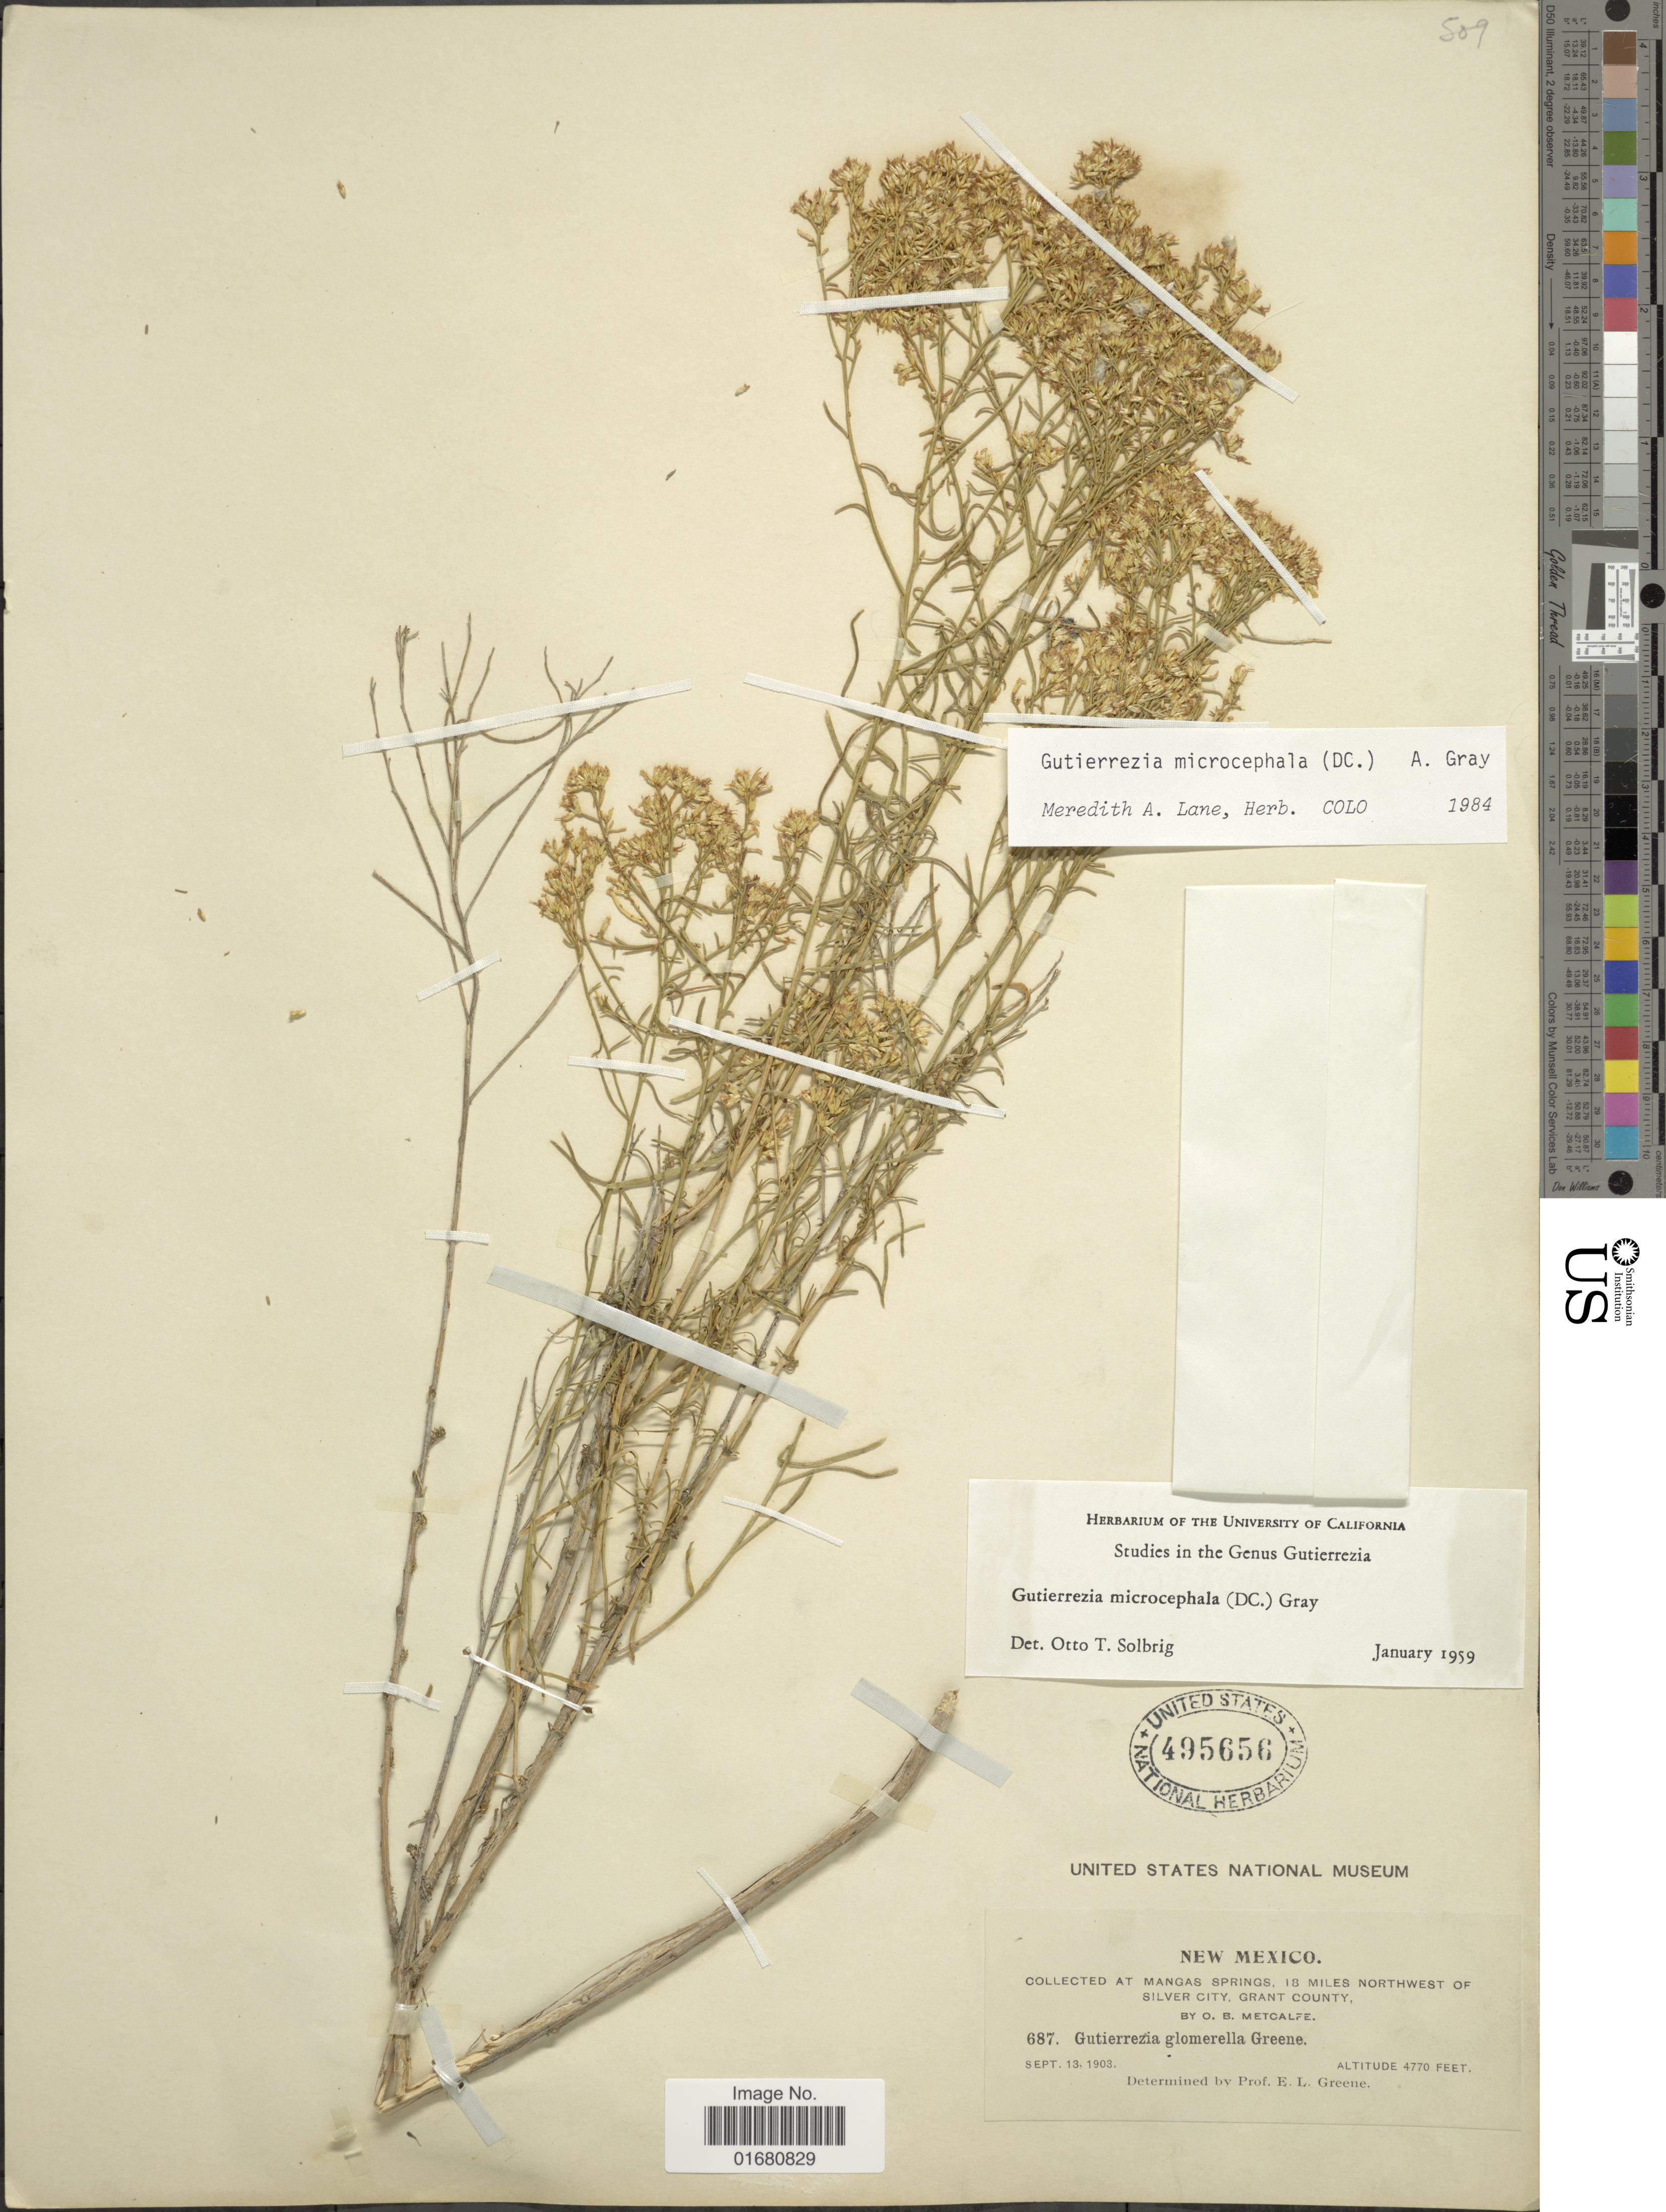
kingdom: Plantae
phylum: Tracheophyta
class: Magnoliopsida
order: Asterales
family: Asteraceae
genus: Gutierrezia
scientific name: Gutierrezia microcephala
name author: (DC.) A. Gray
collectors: O. B. Metcalfe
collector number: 687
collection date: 1903-09-13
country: United States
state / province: New Mexico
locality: At Mangas Springs, 18 miles Northwest of Silver City, Grant County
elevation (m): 1454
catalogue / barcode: US 495656